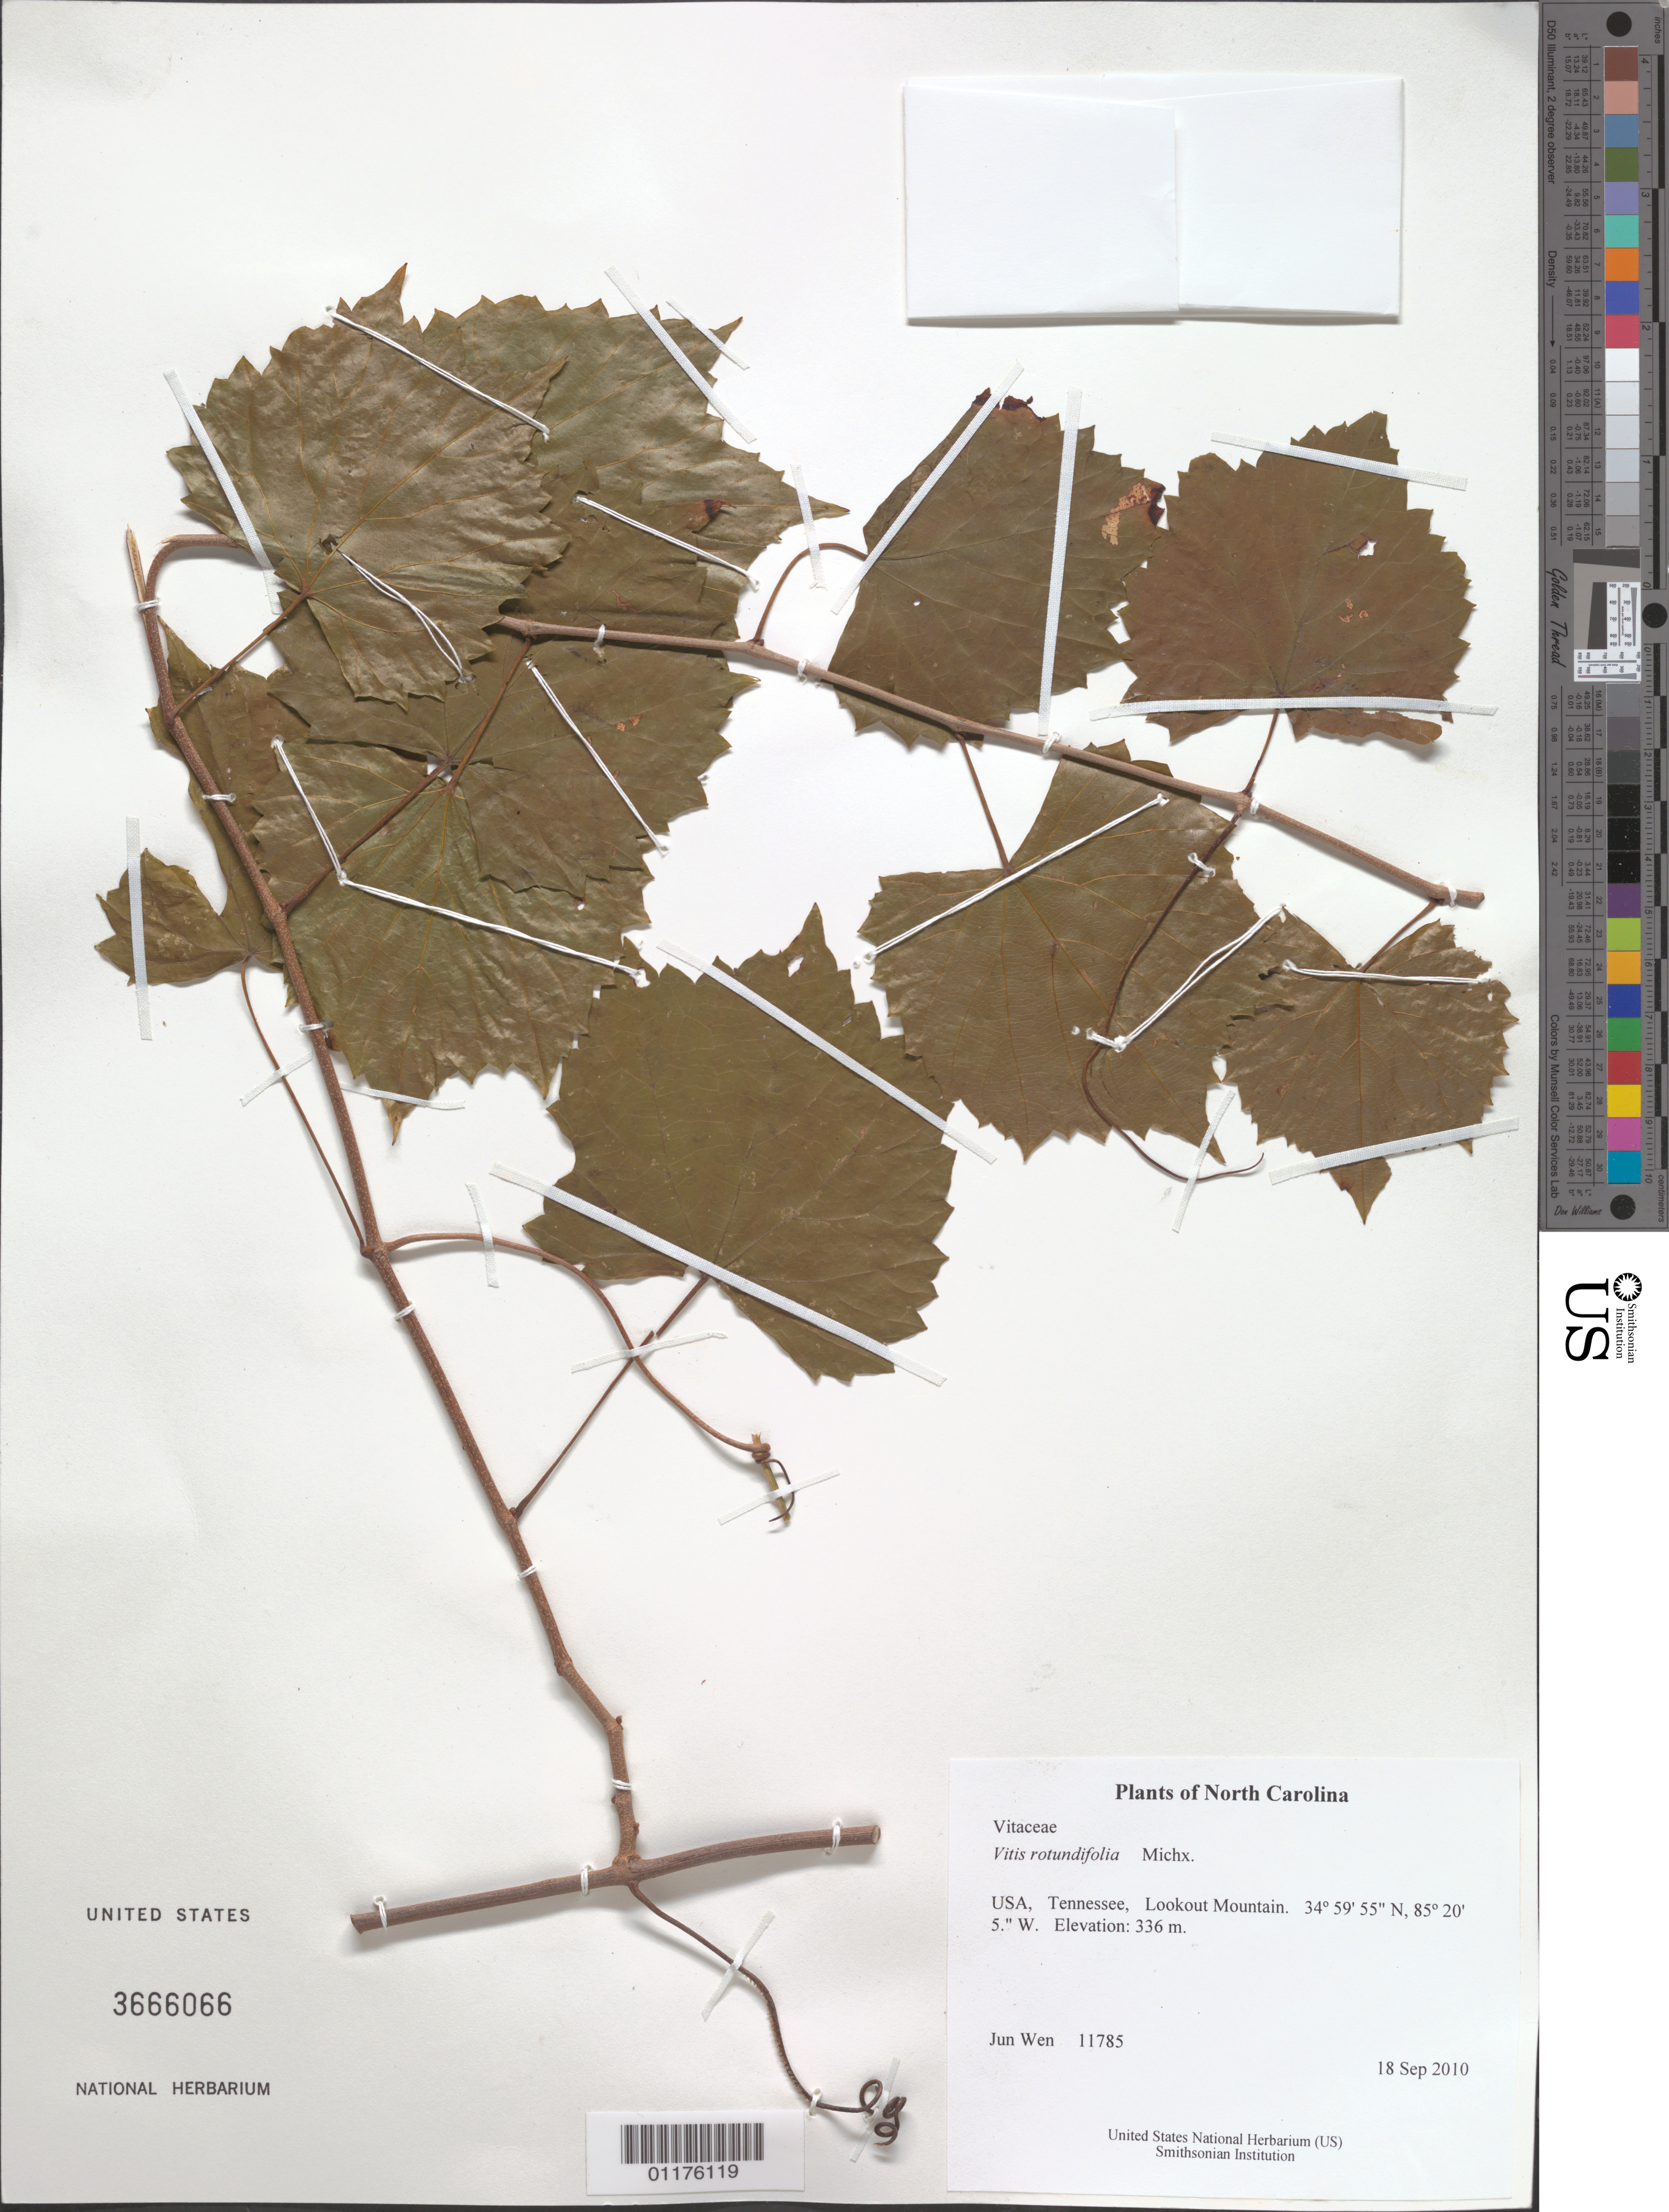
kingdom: Plantae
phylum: Tracheophyta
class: Magnoliopsida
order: Vitales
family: Vitaceae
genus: Vitis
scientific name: Vitis rotundifolia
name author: Michx.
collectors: J. Wen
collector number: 11785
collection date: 2010-09-18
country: United States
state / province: Tennessee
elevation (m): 336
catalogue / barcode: US 3666066